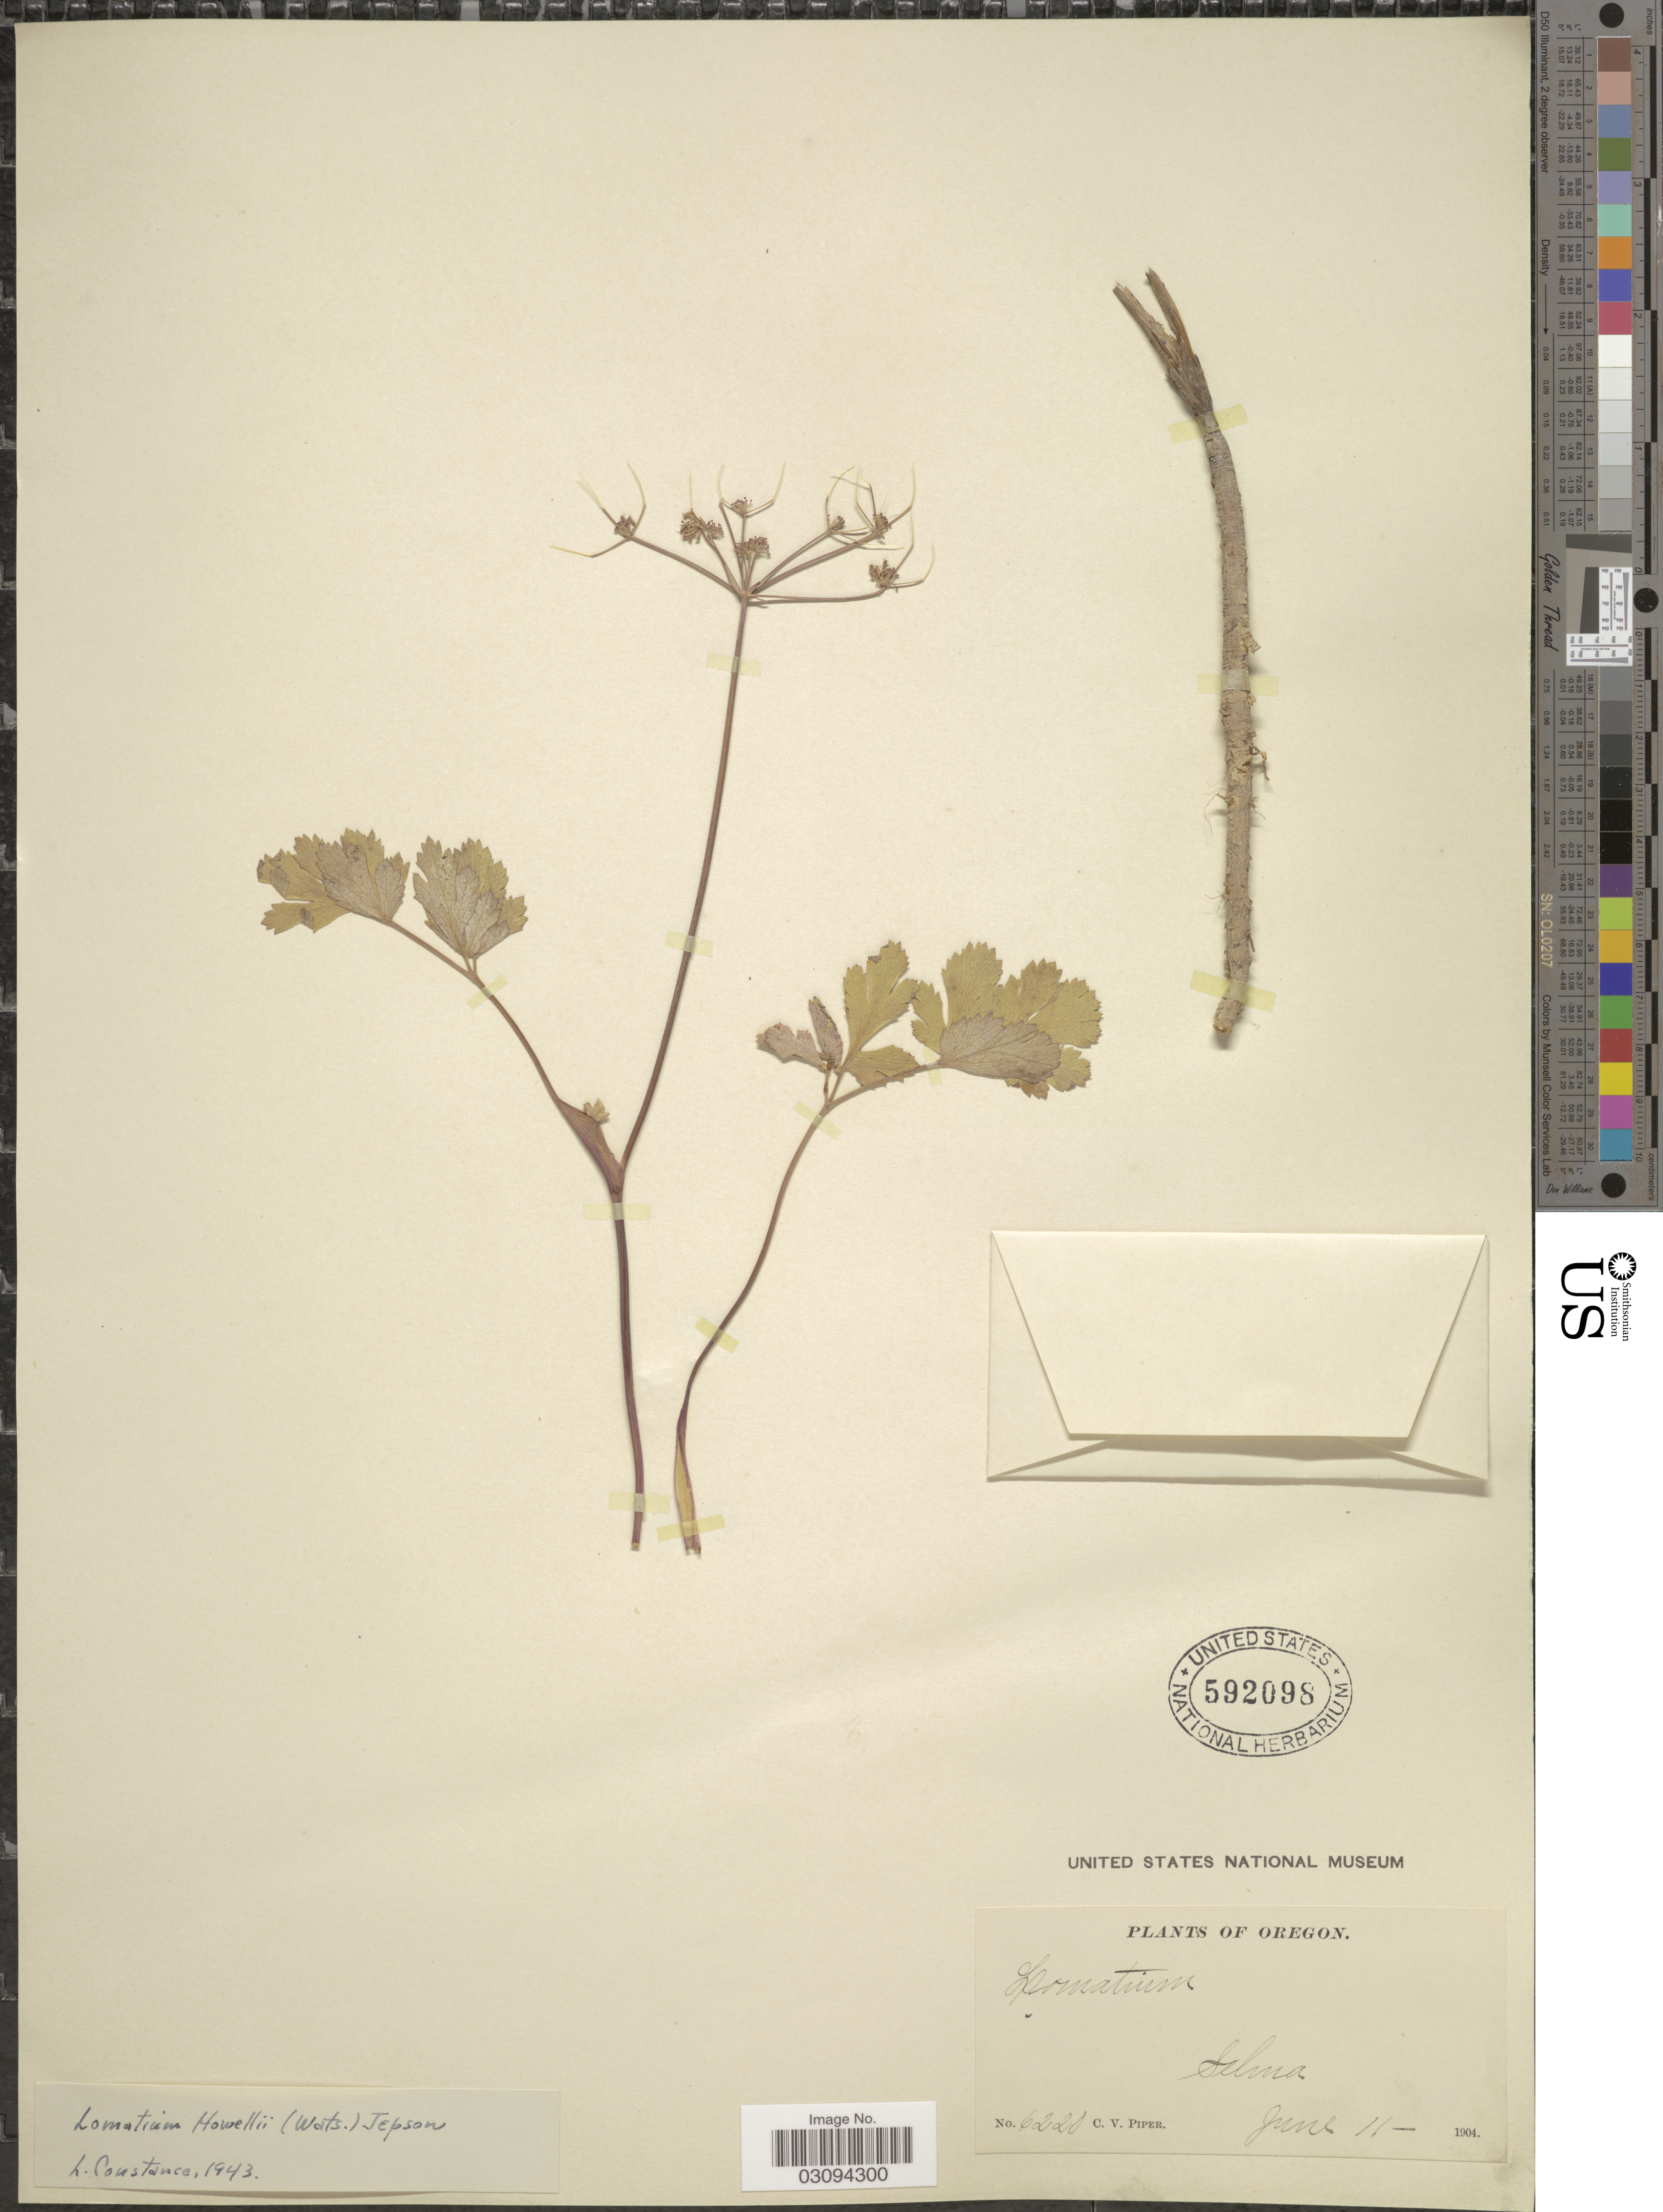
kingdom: Plantae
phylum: Tracheophyta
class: Magnoliopsida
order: Apiales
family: Apiaceae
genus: Lomatium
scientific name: Lomatium howellii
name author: (S. Watson) Jeps.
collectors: C. V. Piper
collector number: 6220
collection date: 1904-06-11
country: United States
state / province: Oregon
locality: Selma.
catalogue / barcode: US 592098